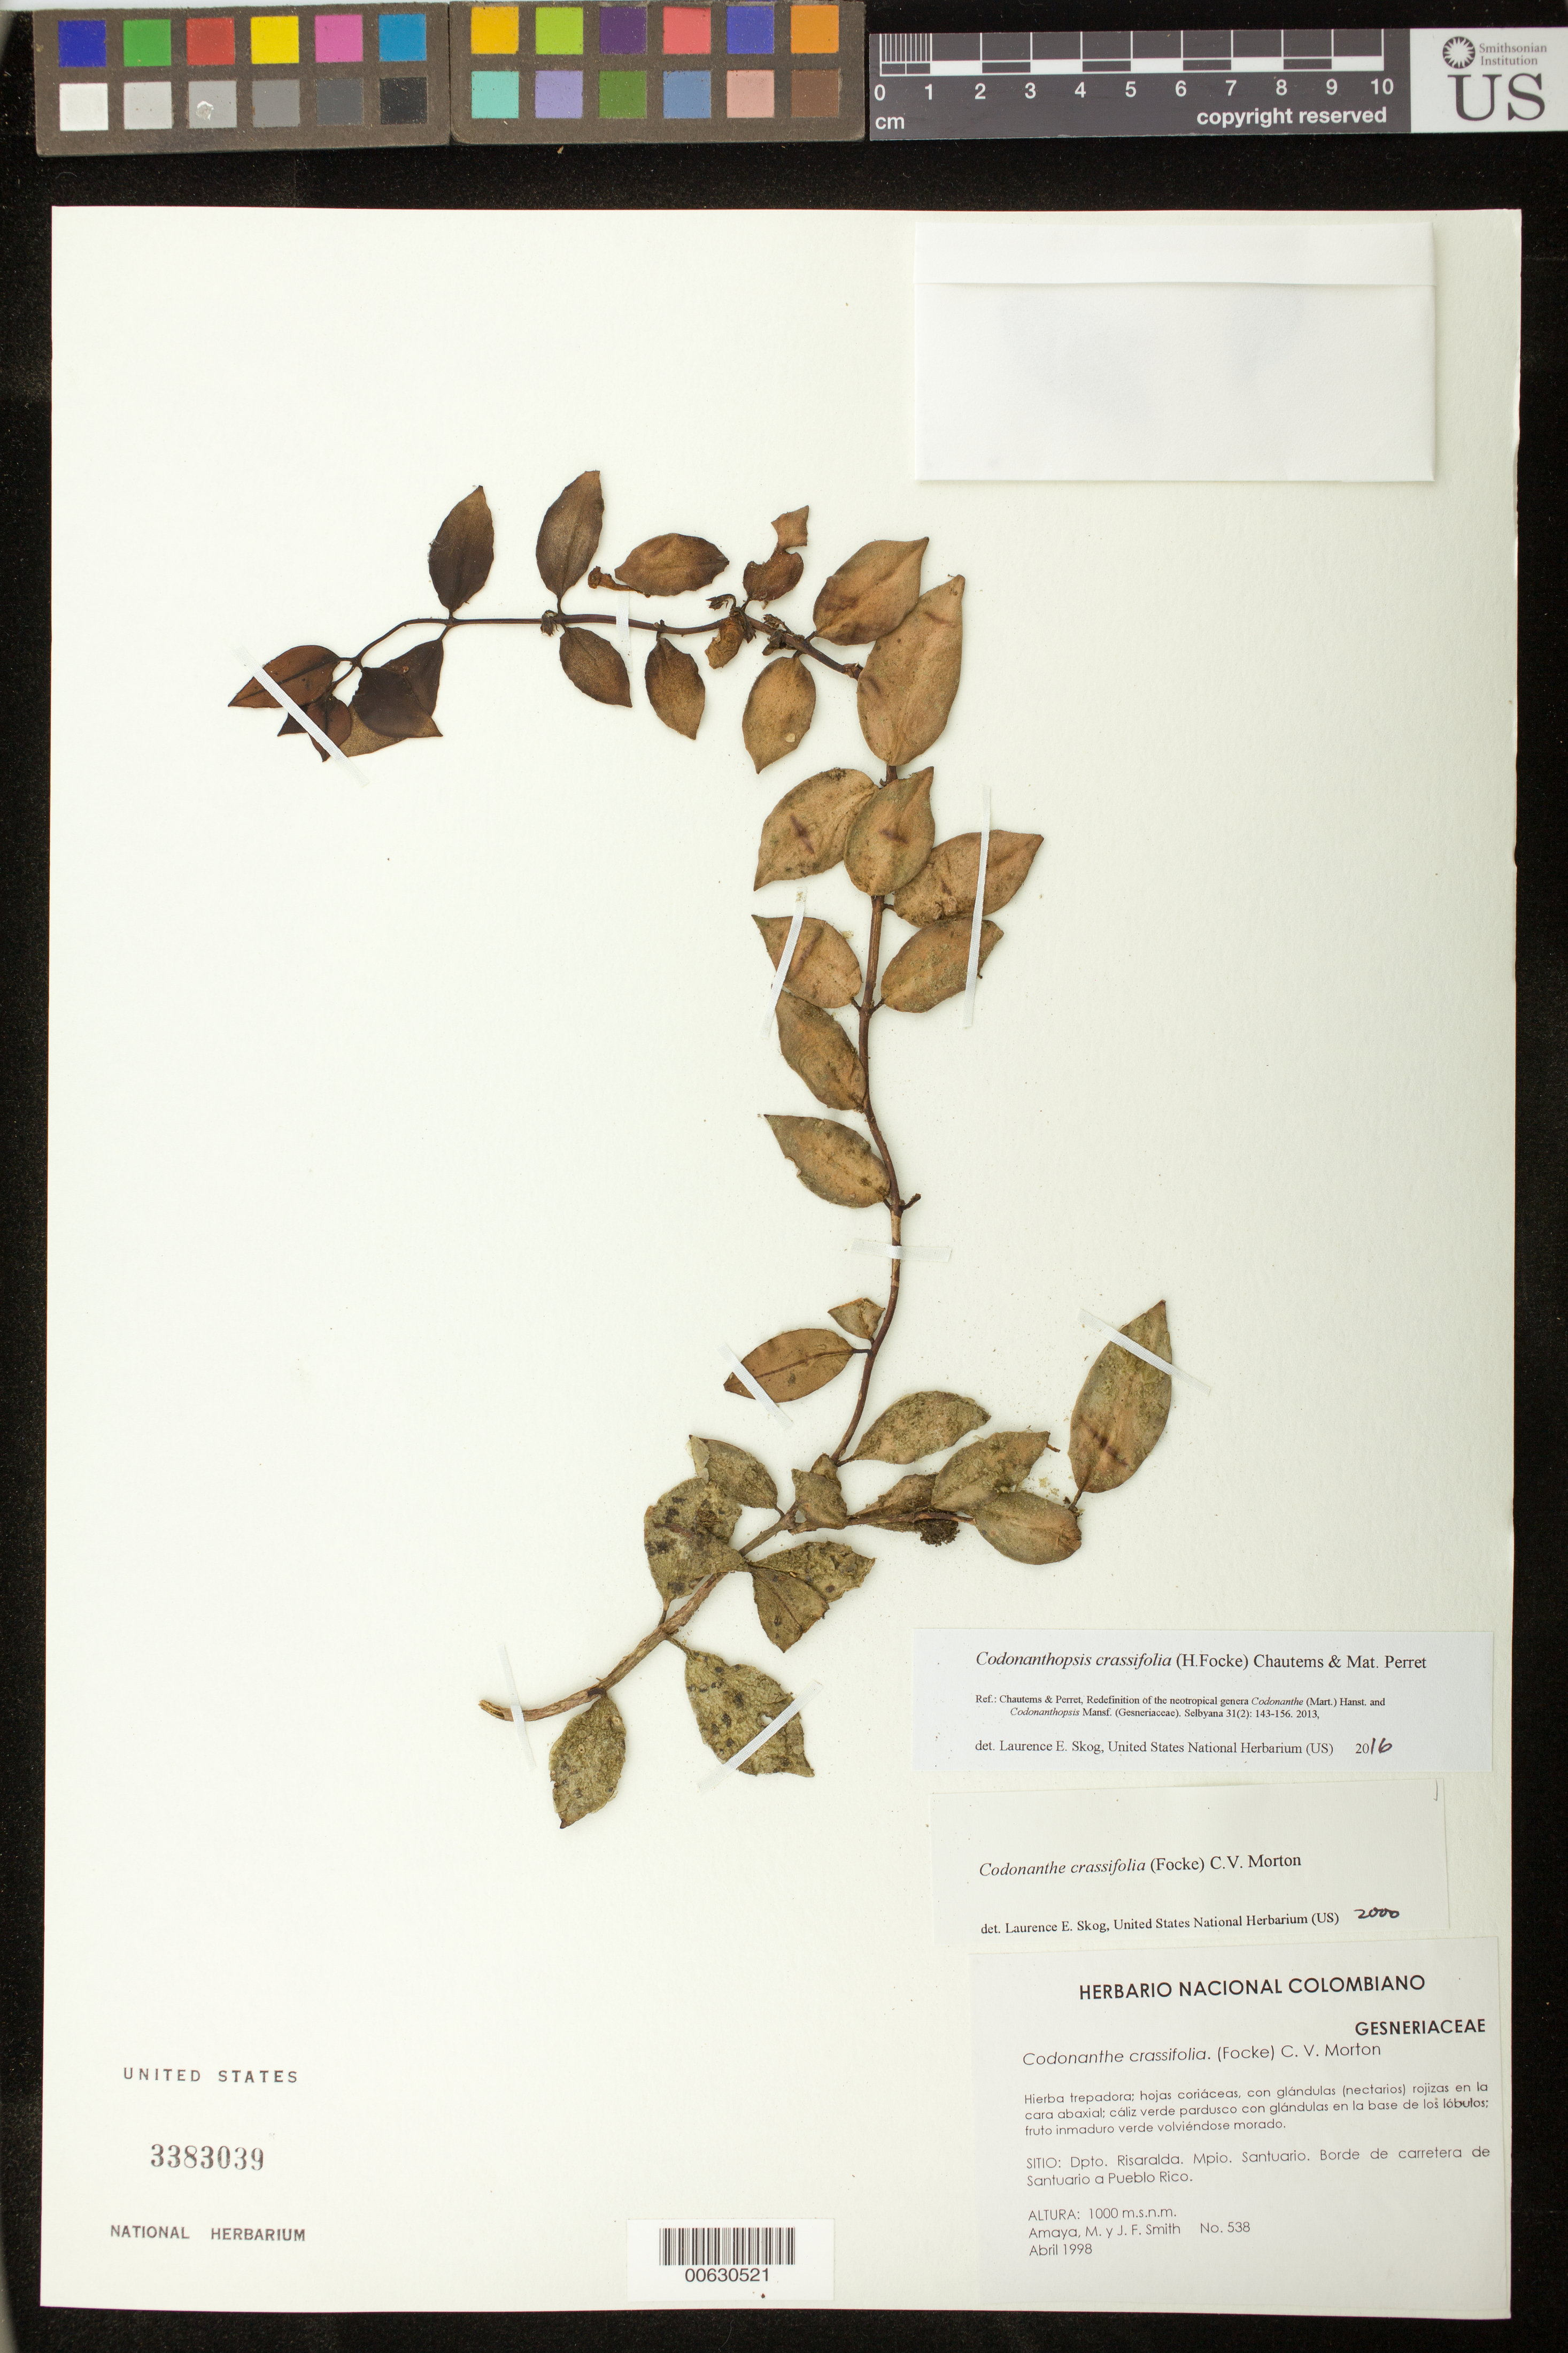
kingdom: Plantae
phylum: Tracheophyta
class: Magnoliopsida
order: Lamiales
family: Gesneriaceae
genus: Codonanthopsis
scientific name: Codonanthopsis crassifolia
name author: (H. Focke) Chautems & Mat.Perret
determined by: Skog, Laurence E.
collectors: M. Amaya & J. F. Smith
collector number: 538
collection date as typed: Apr 1998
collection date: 1998-04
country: Colombia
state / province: Risaralda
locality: Mpio. Santuario. Borde de carretera de Santuario a Pueblo Rico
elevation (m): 1000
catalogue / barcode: US 3383039